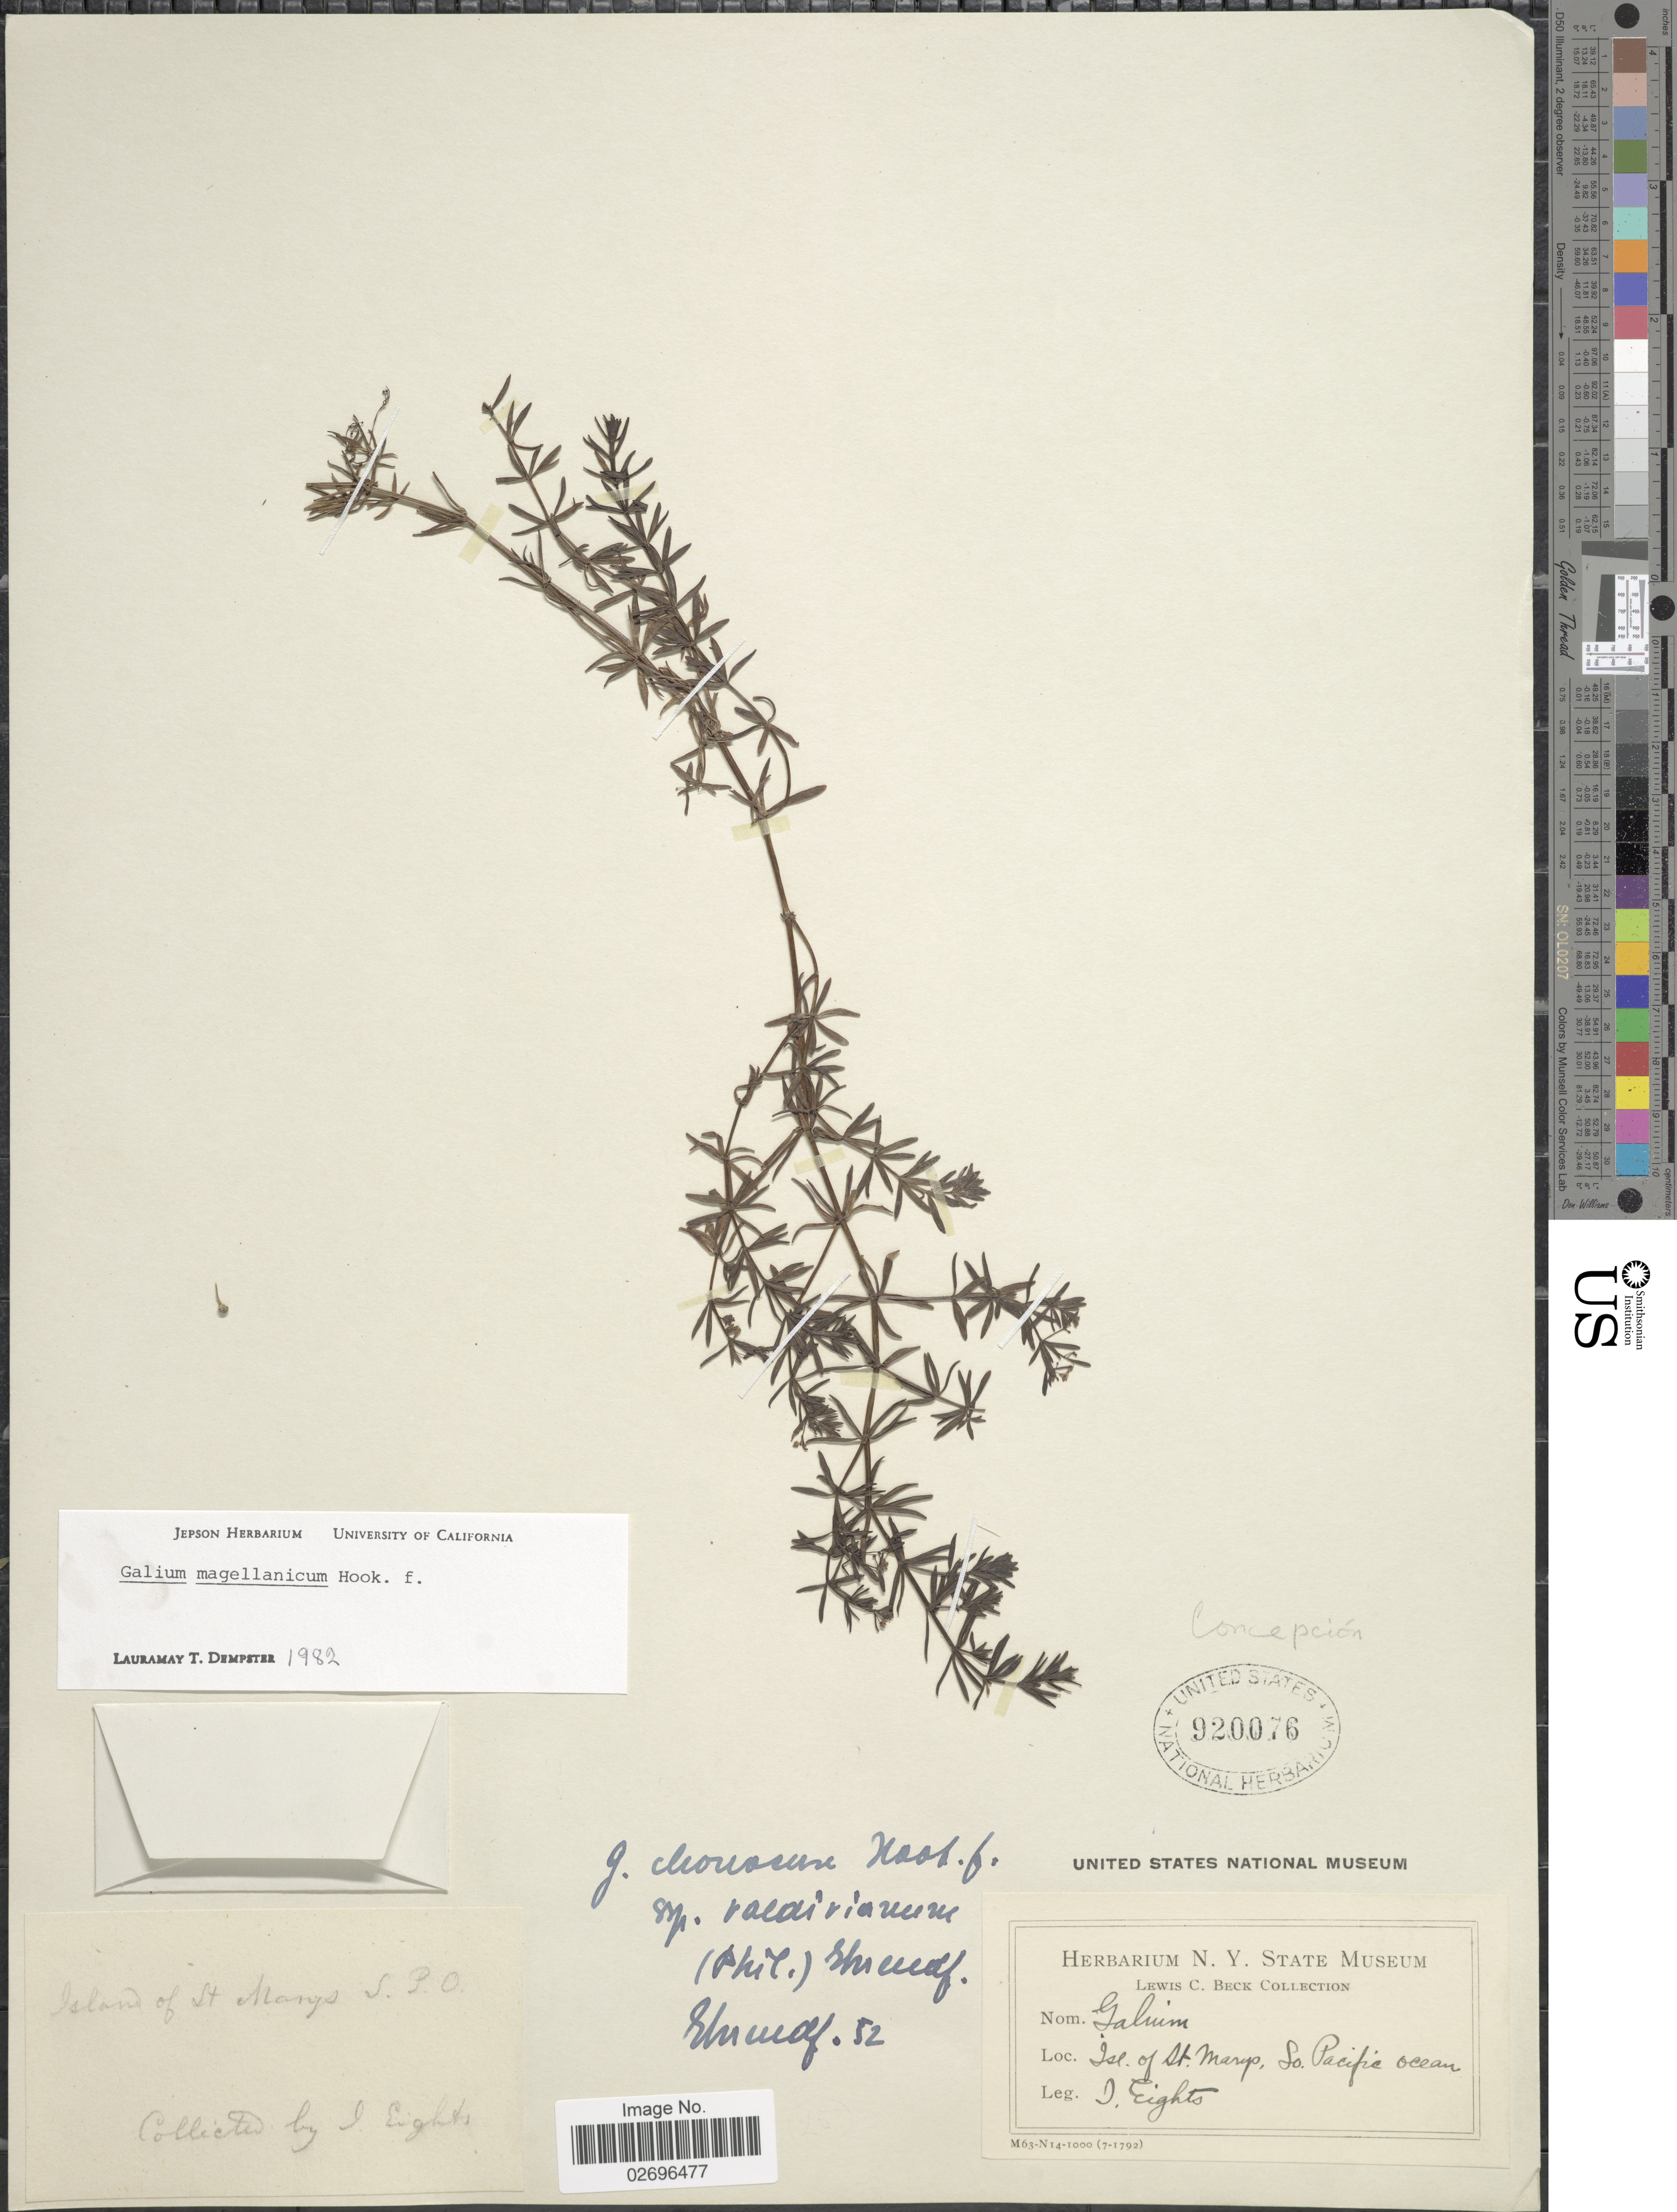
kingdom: Plantae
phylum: Tracheophyta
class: Magnoliopsida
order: Gentianales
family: Rubiaceae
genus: Galium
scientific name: Galium magellanicum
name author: Hook. f.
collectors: I. Eights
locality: Island of St Mary's, So. Pacific Ocean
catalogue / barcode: US 920076